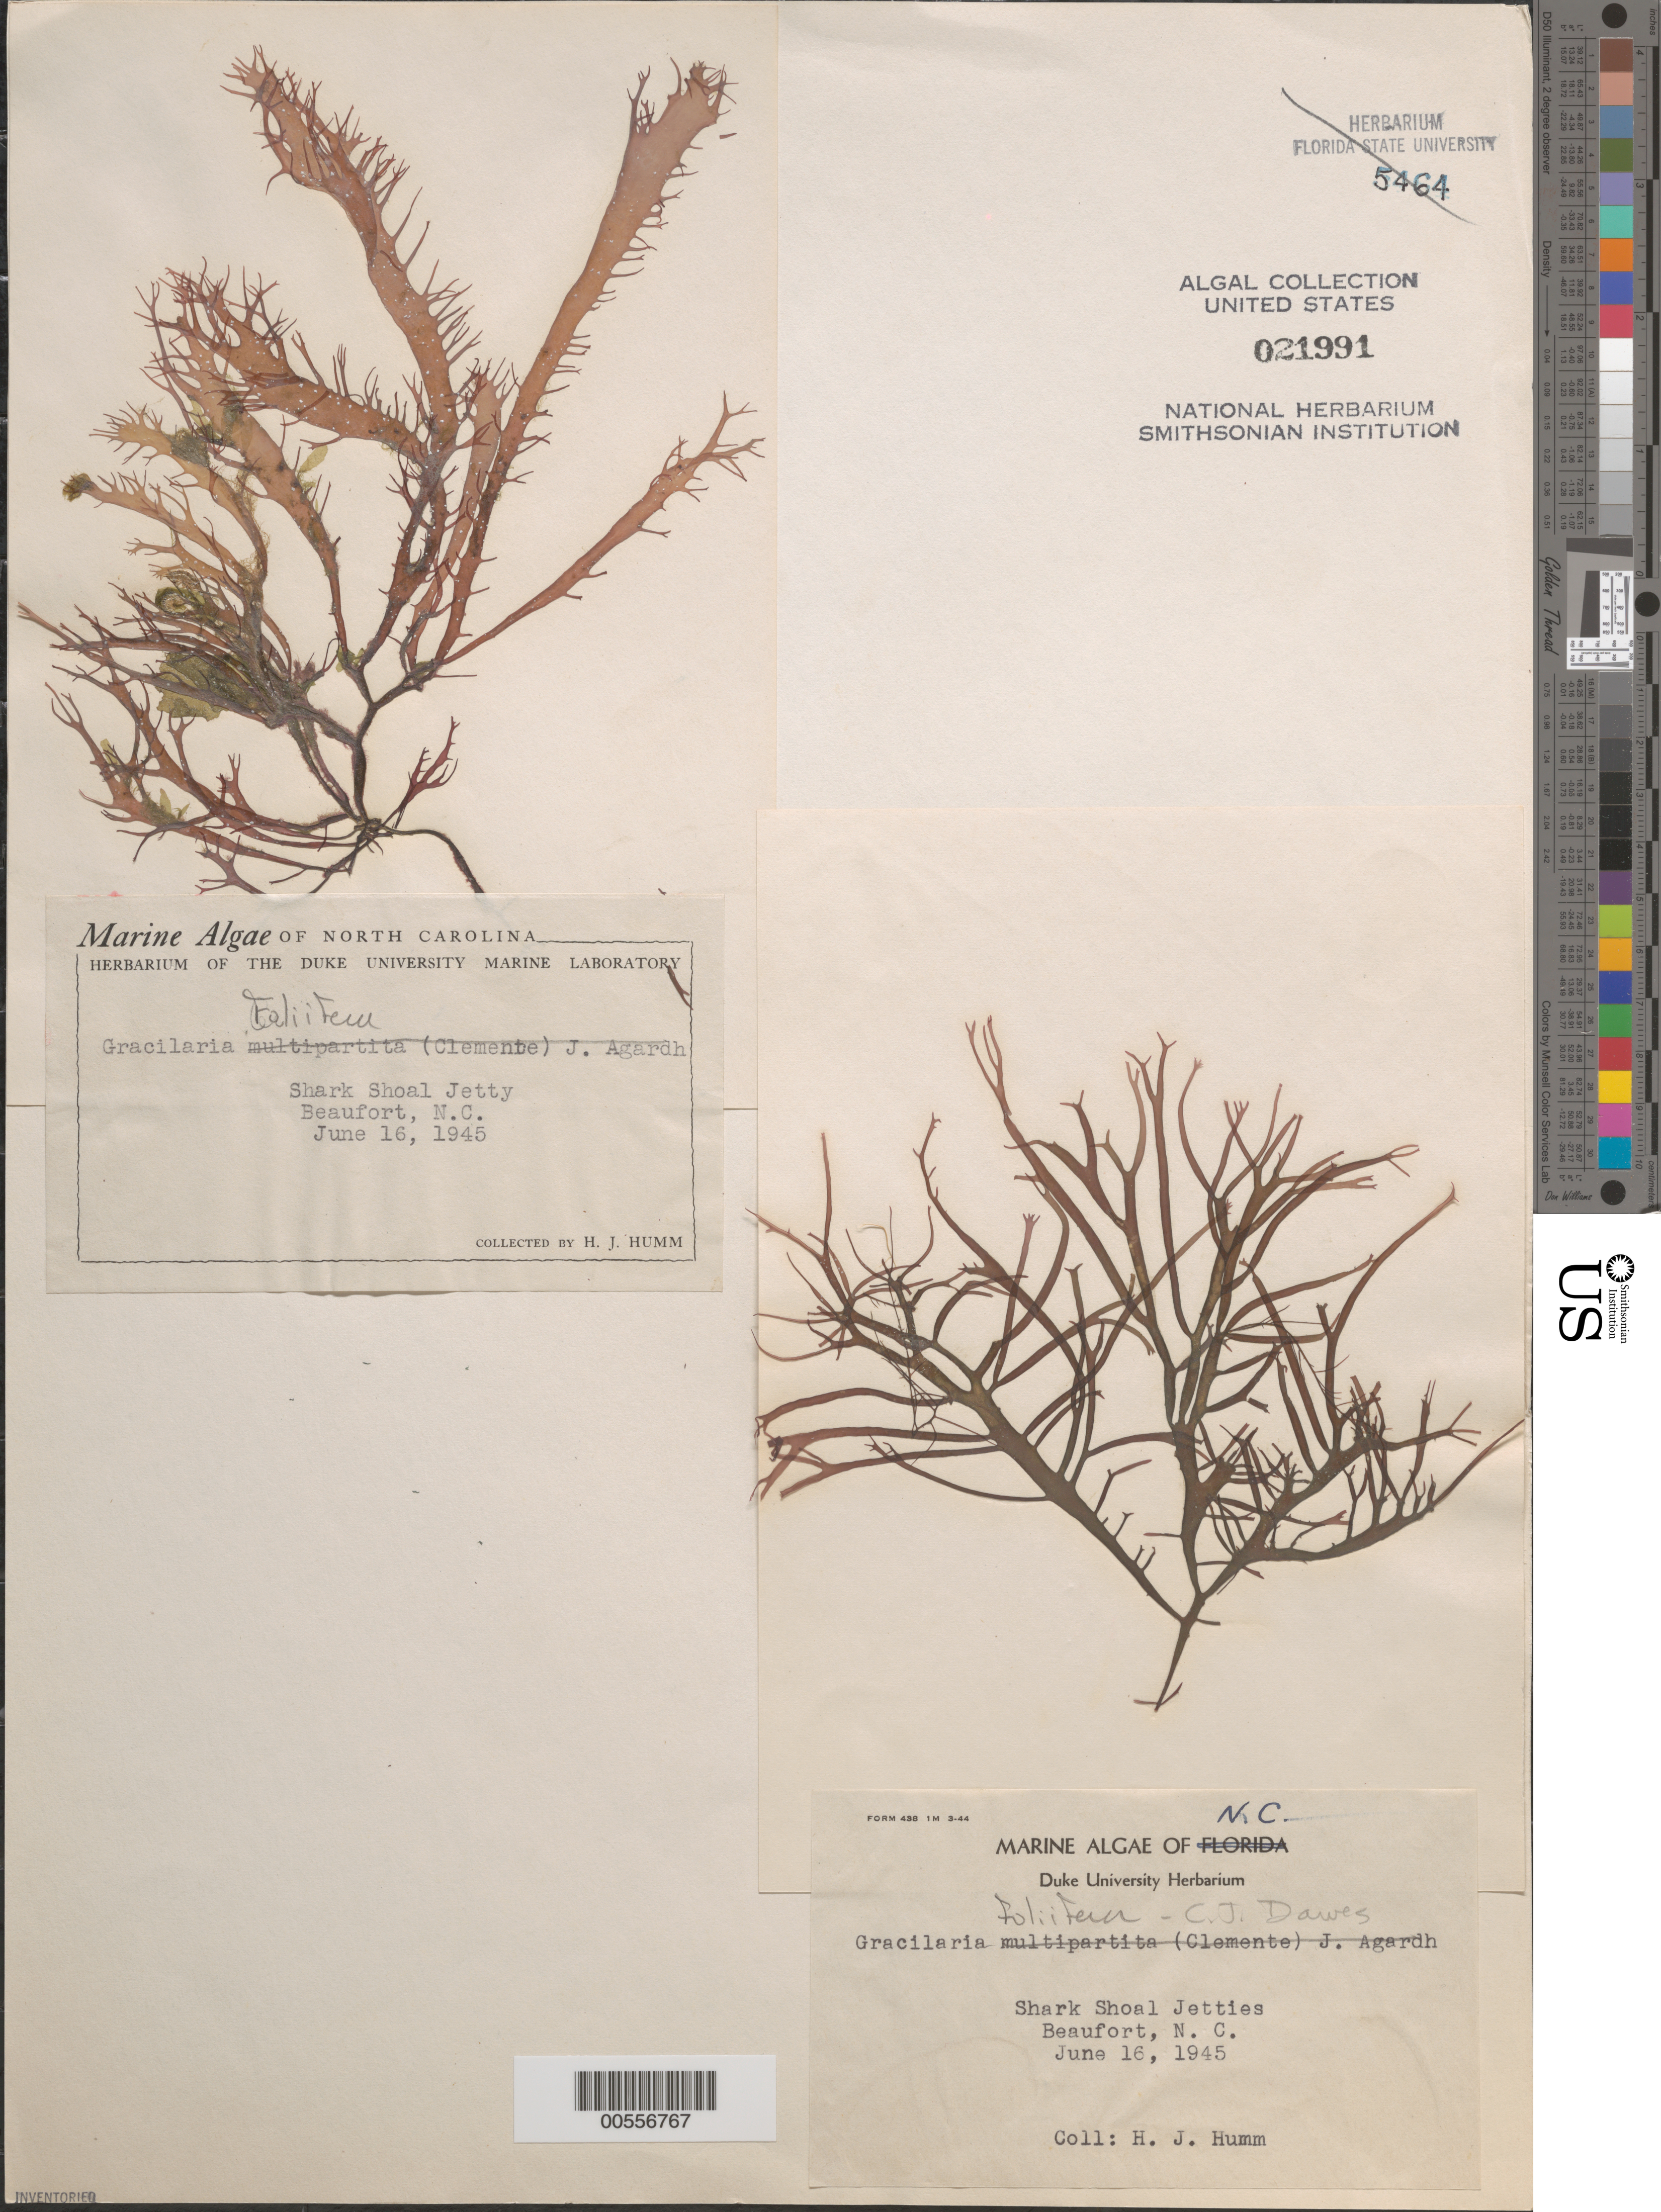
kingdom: Plantae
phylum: Rhodophyta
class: Florideophyceae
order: Gracilariales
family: Gracilariaceae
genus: Gracilaria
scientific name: Gracilaria foliifera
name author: (Forssk.) Børgesen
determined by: Dawes, C. J.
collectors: H. J. Humm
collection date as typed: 16 Jun 1945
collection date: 1945-06-16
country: United States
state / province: North Carolina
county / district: Carteret County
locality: Beaufort, Shark Shoal jetties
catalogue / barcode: US 21991